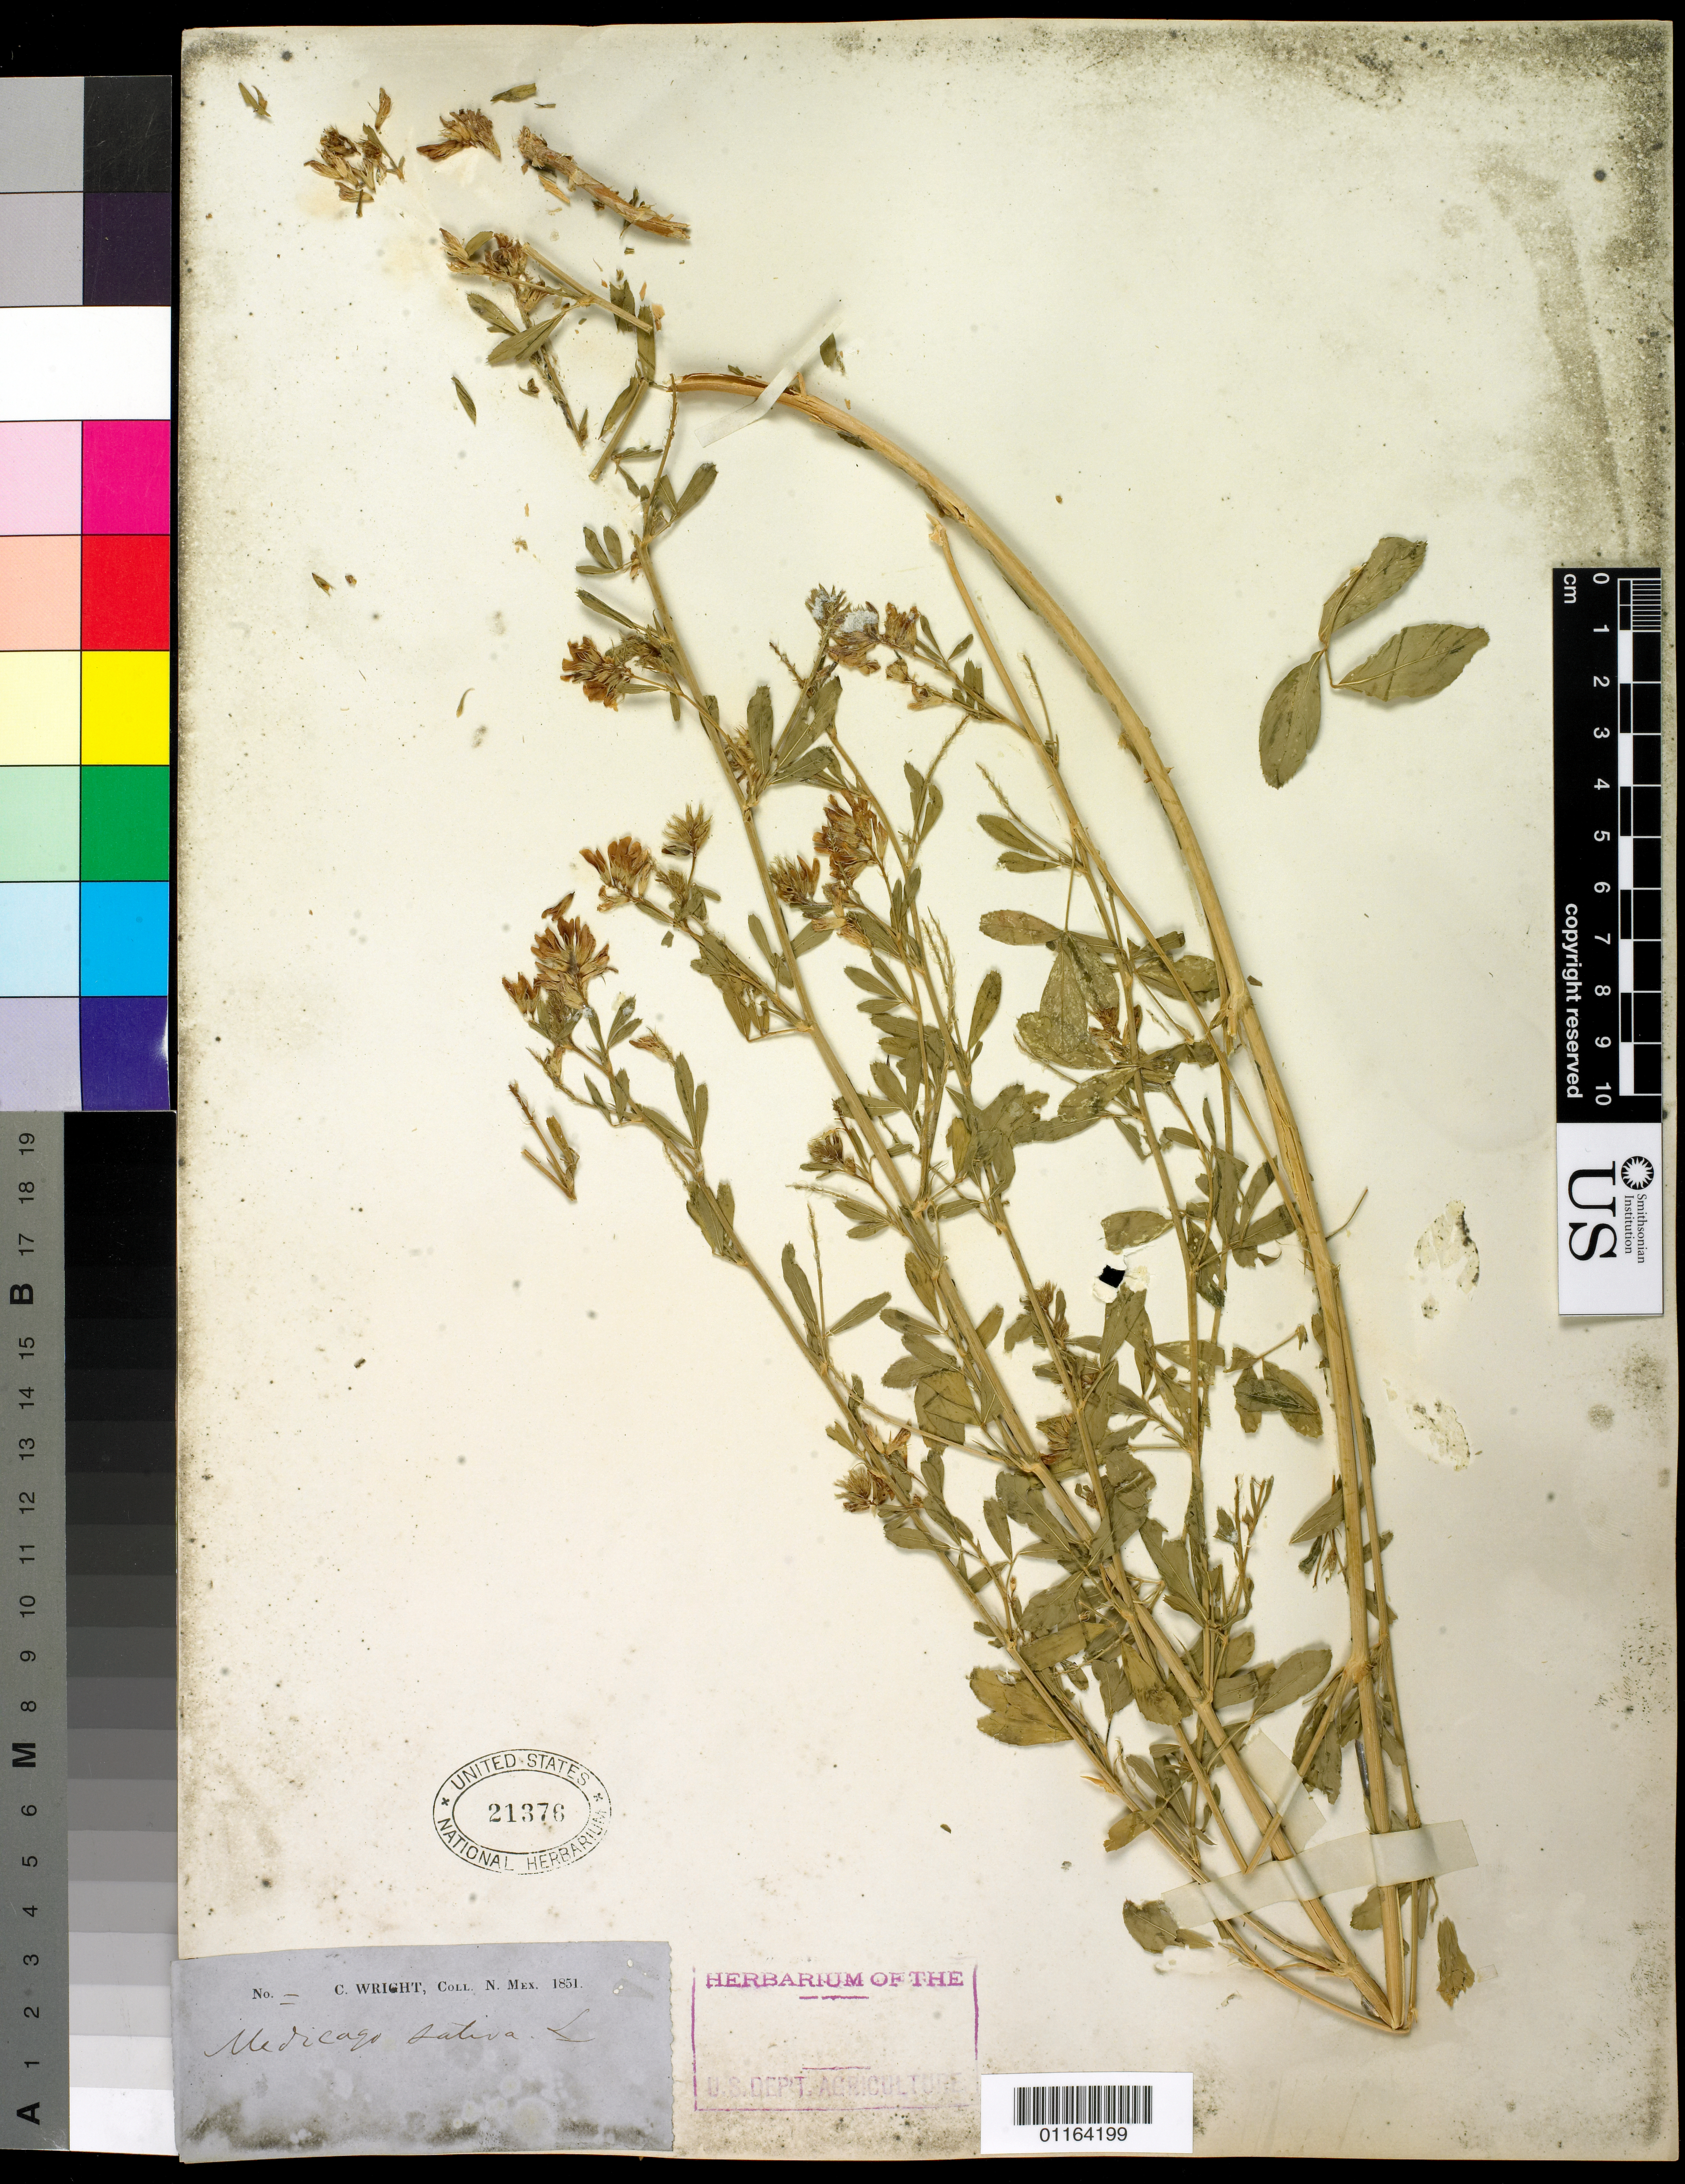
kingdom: Plantae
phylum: Tracheophyta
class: Magnoliopsida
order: Fabales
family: Fabaceae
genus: Medicago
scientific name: Medicago sativa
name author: L.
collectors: C. Wright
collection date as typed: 1851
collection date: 1851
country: United States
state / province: New Mexico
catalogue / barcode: US 21376